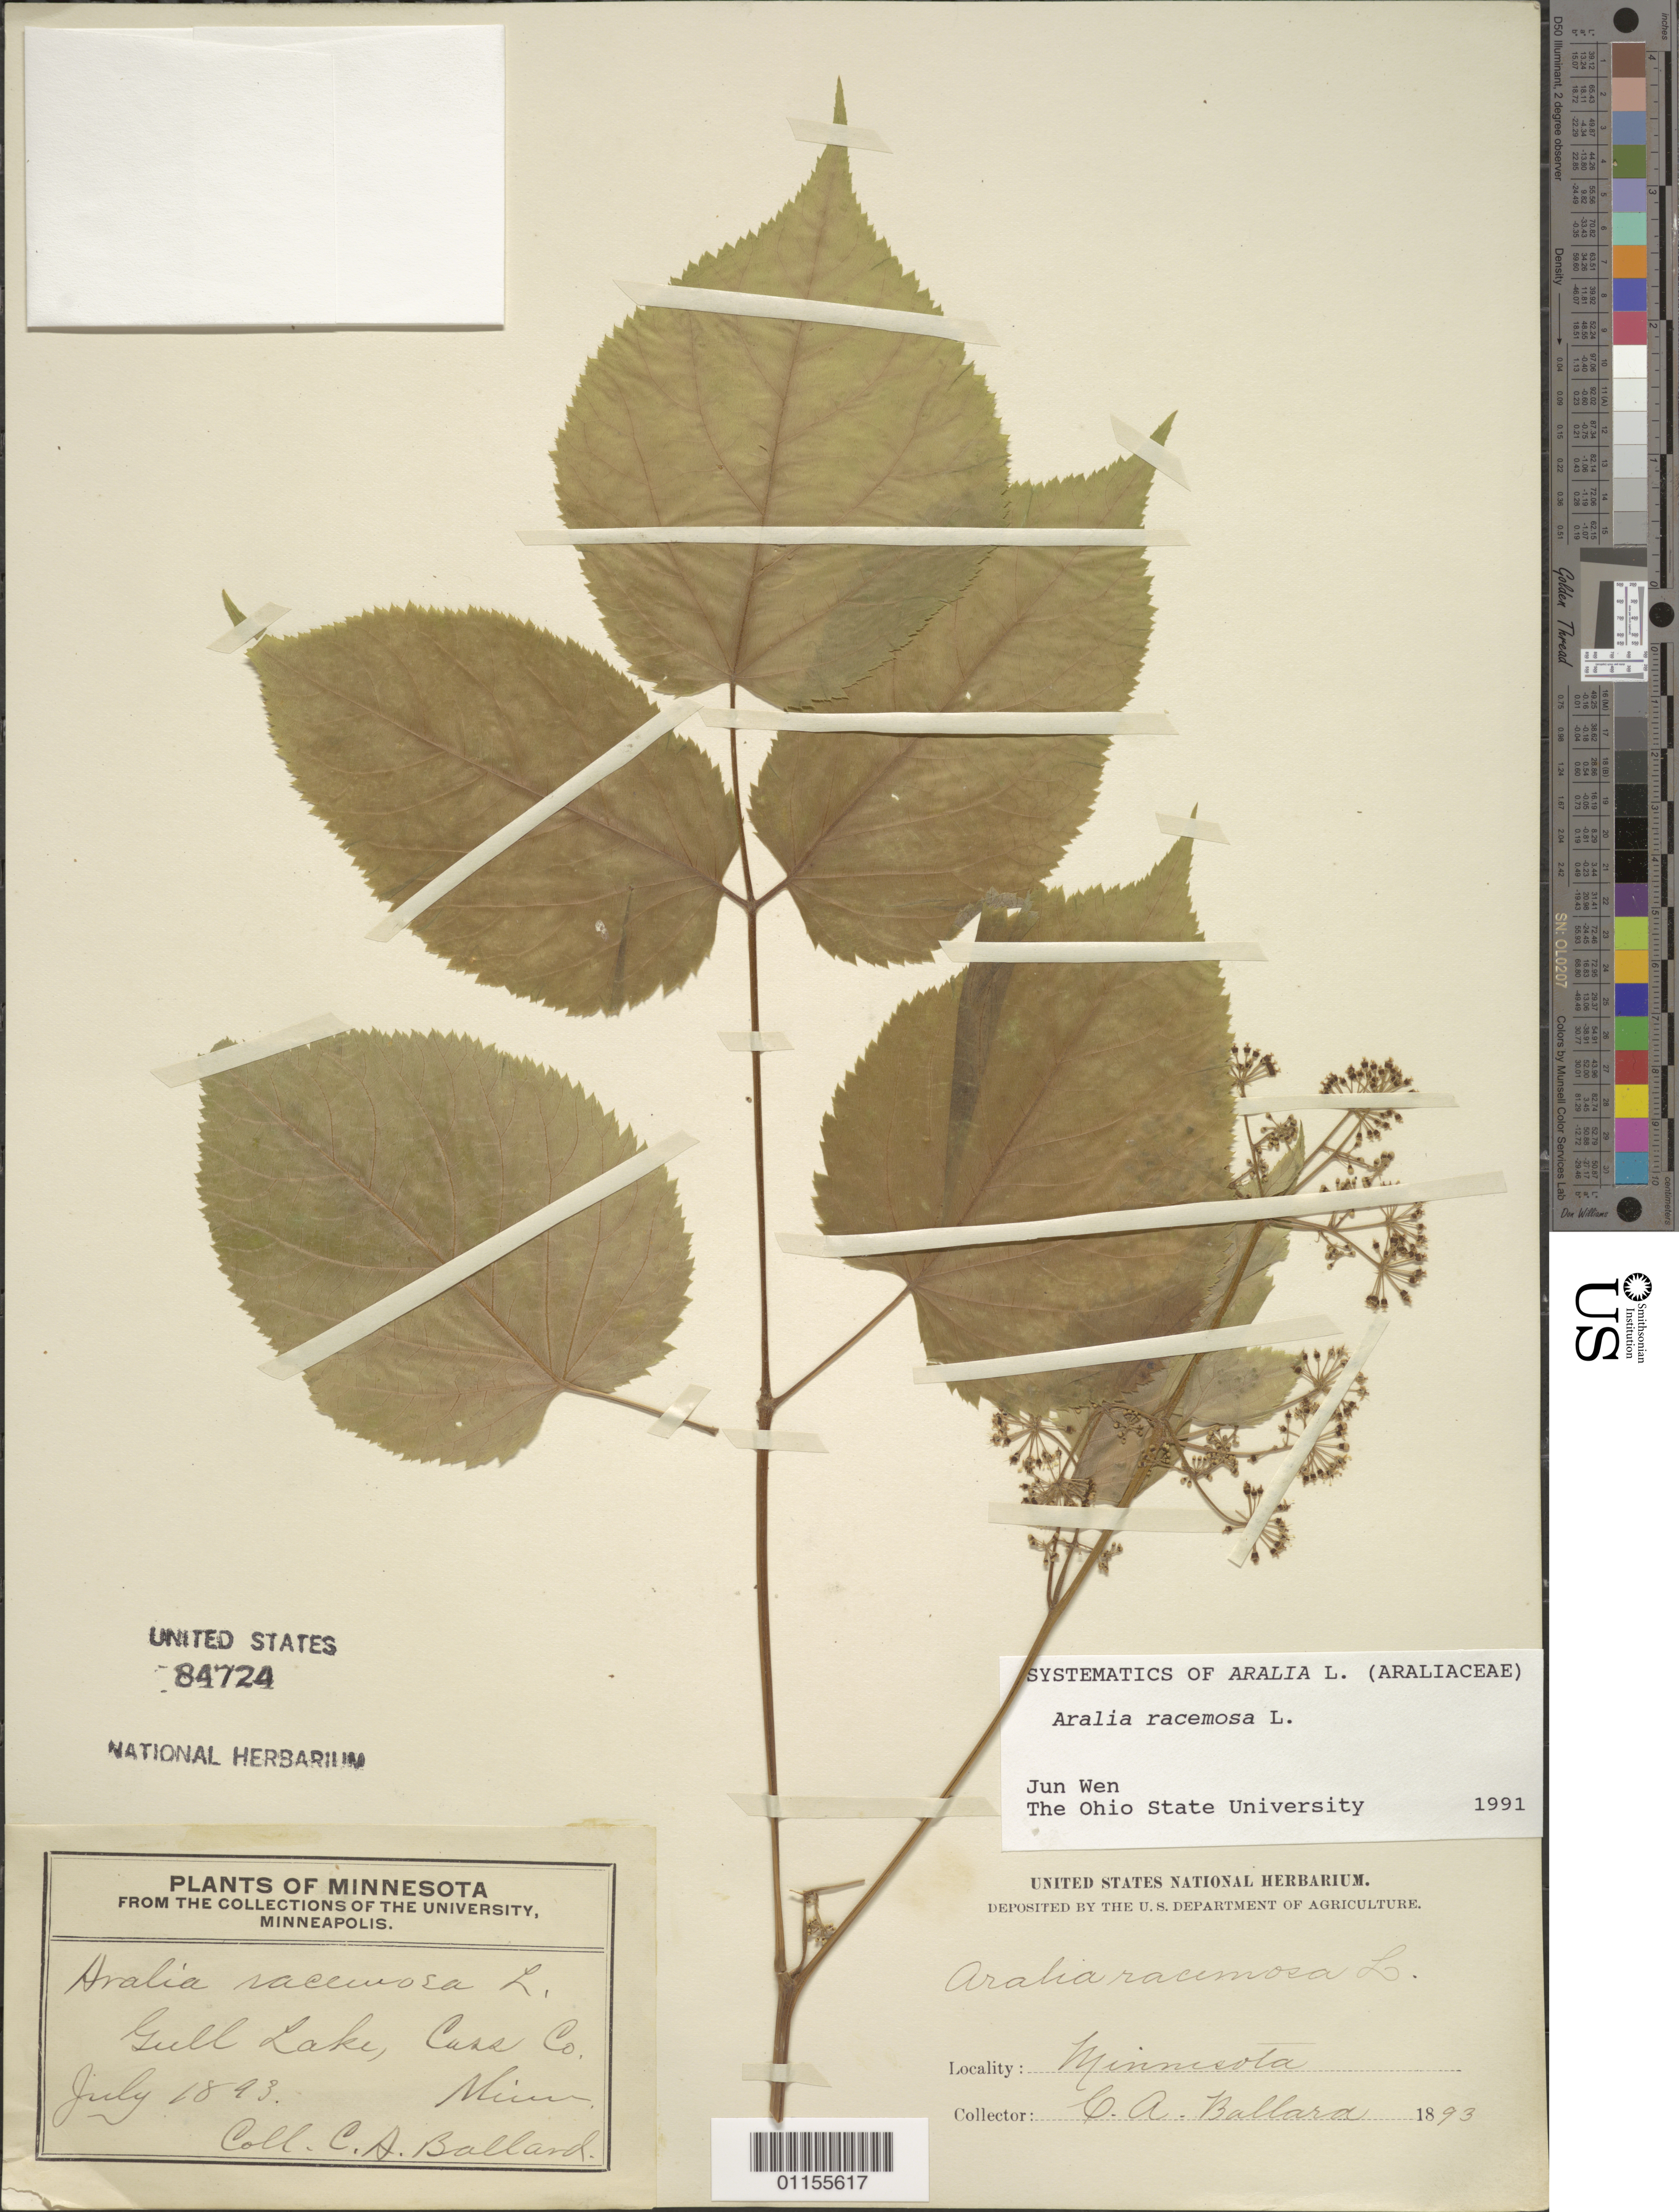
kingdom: Plantae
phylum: Tracheophyta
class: Magnoliopsida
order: Apiales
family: Araliaceae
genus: Aralia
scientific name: Aralia racemosa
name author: L.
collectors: C. Ballara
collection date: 1893-07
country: United States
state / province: Michigan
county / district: Cass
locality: Gull Lake.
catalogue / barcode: US 84724